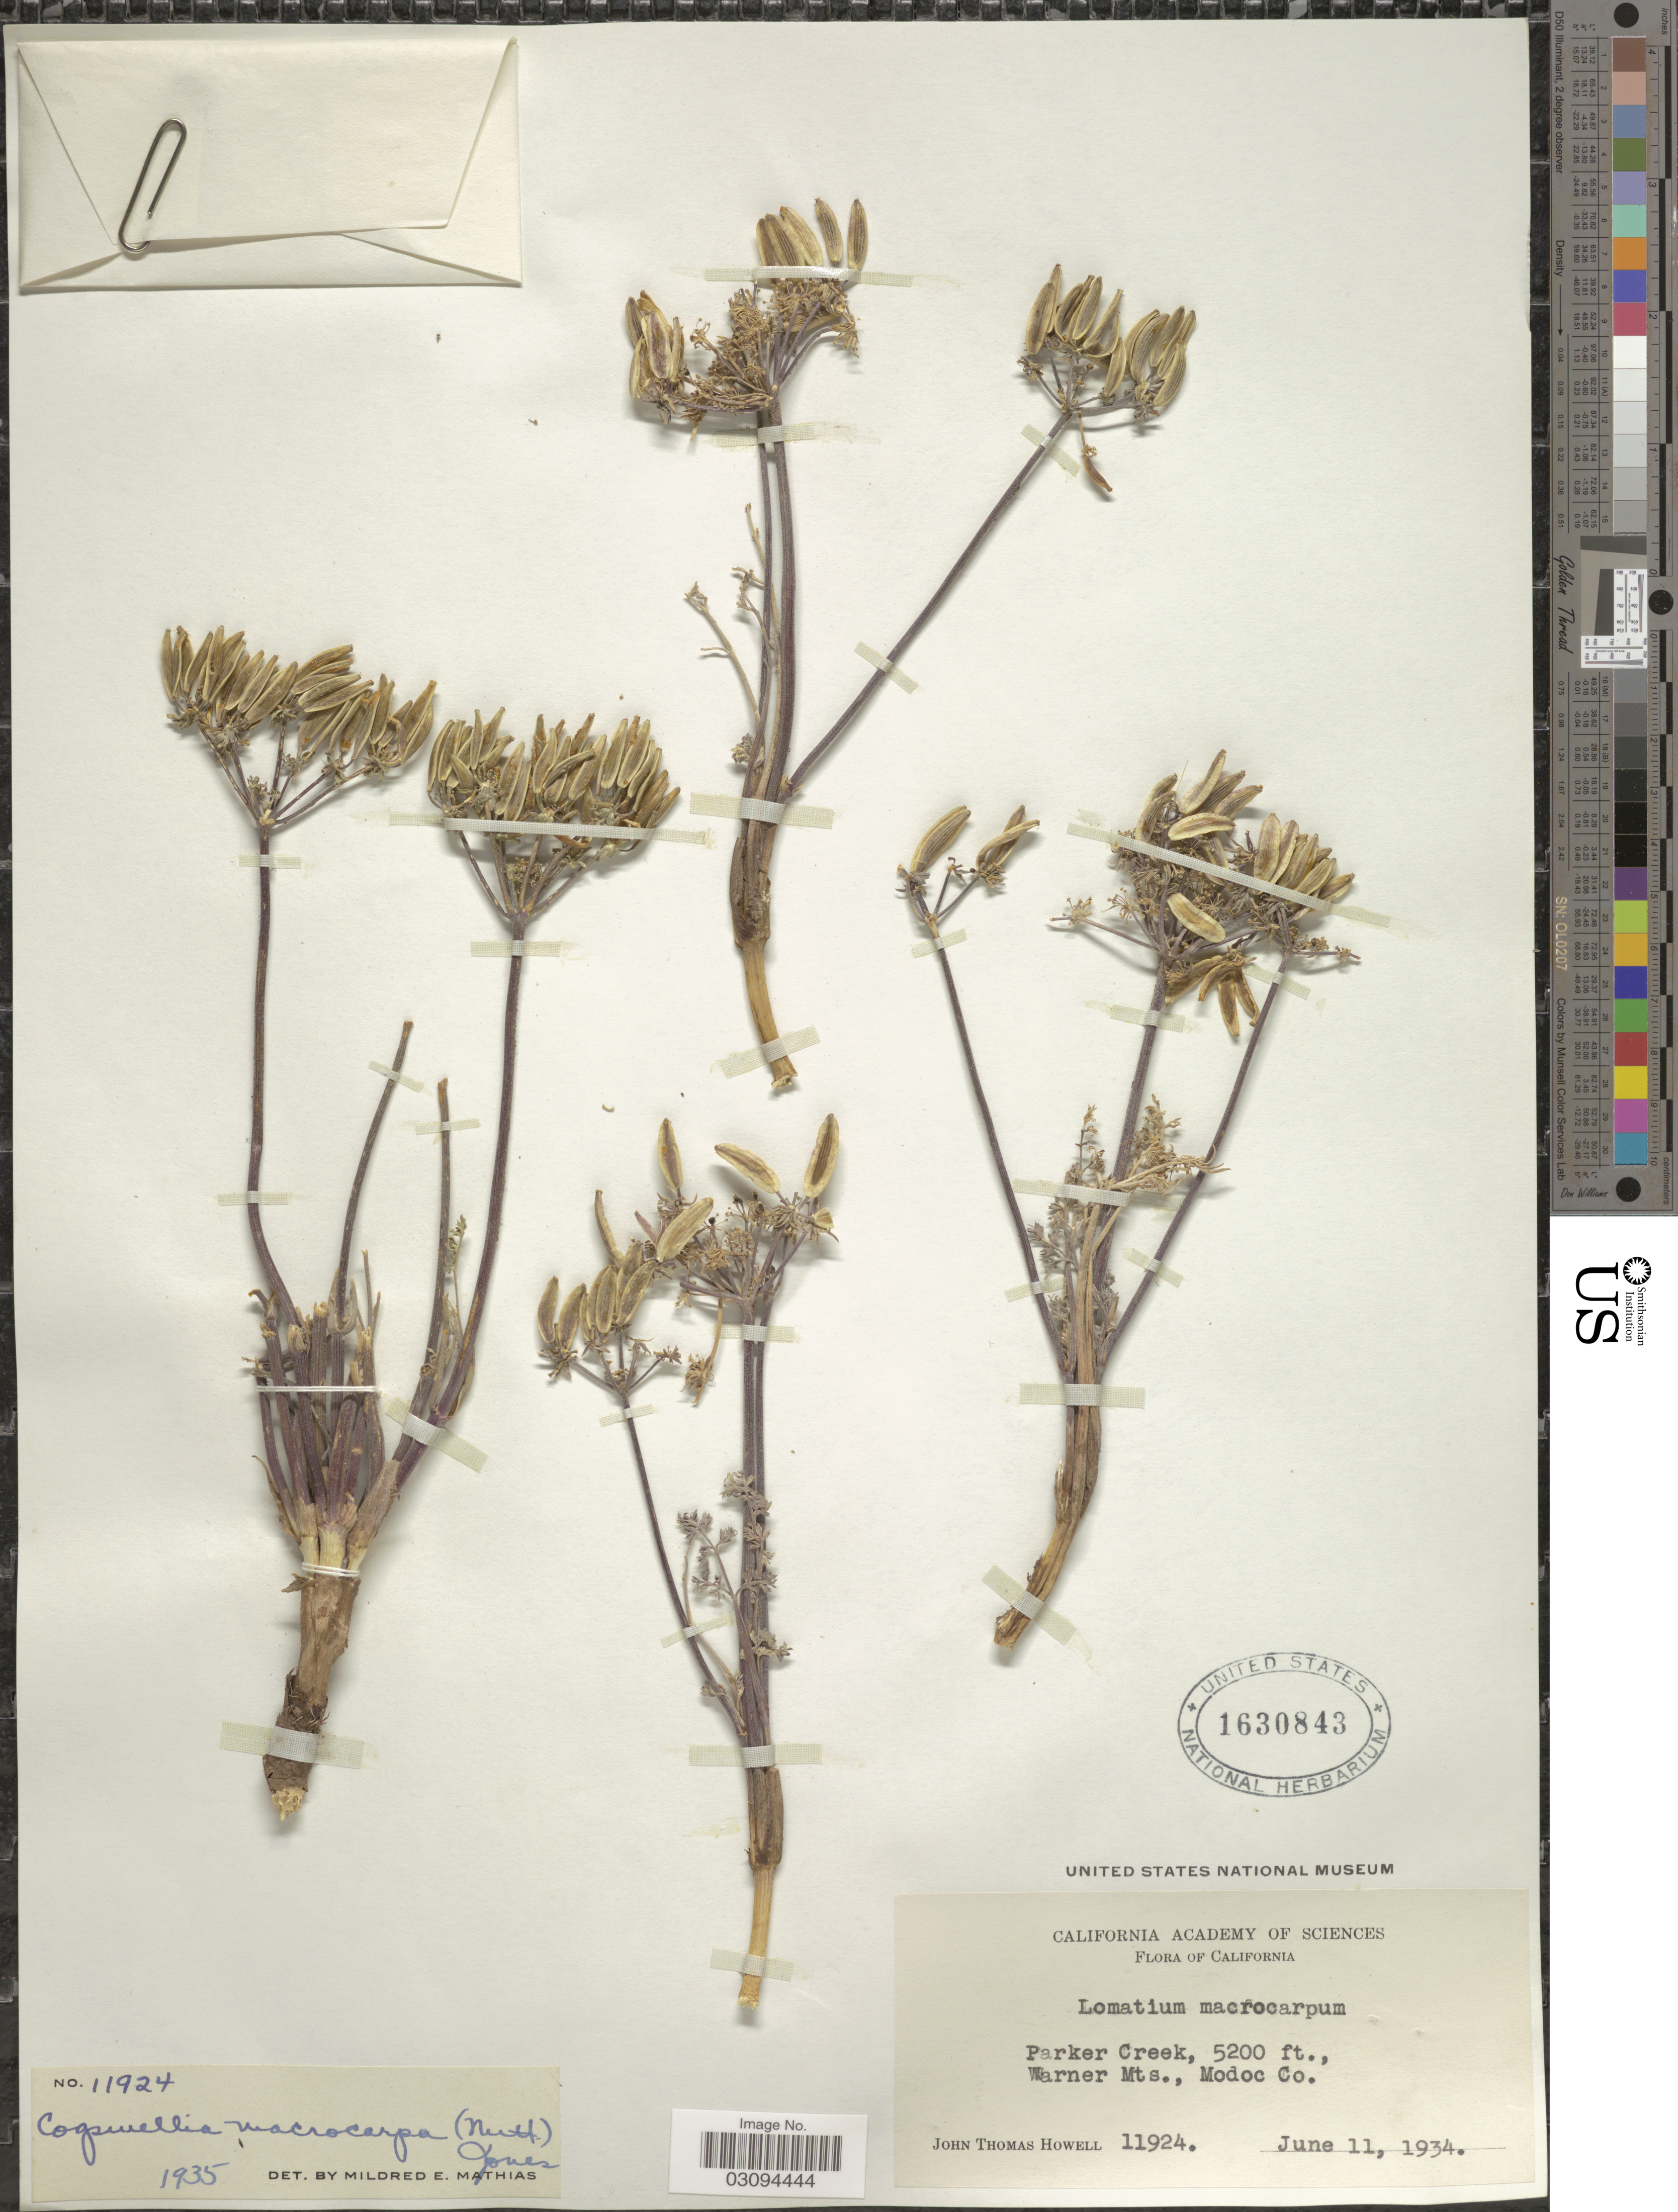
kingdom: Plantae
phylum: Tracheophyta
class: Magnoliopsida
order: Apiales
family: Apiaceae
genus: Lomatium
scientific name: Lomatium macrocarpum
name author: (Hook. et al.) J.M. Coult. & Rose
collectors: J. T. Howell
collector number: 11924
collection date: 1934-06-11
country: United States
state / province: California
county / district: Modoc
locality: Parker Creek. Warner Mts., Modoc Co.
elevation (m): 1585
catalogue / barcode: US 1630843